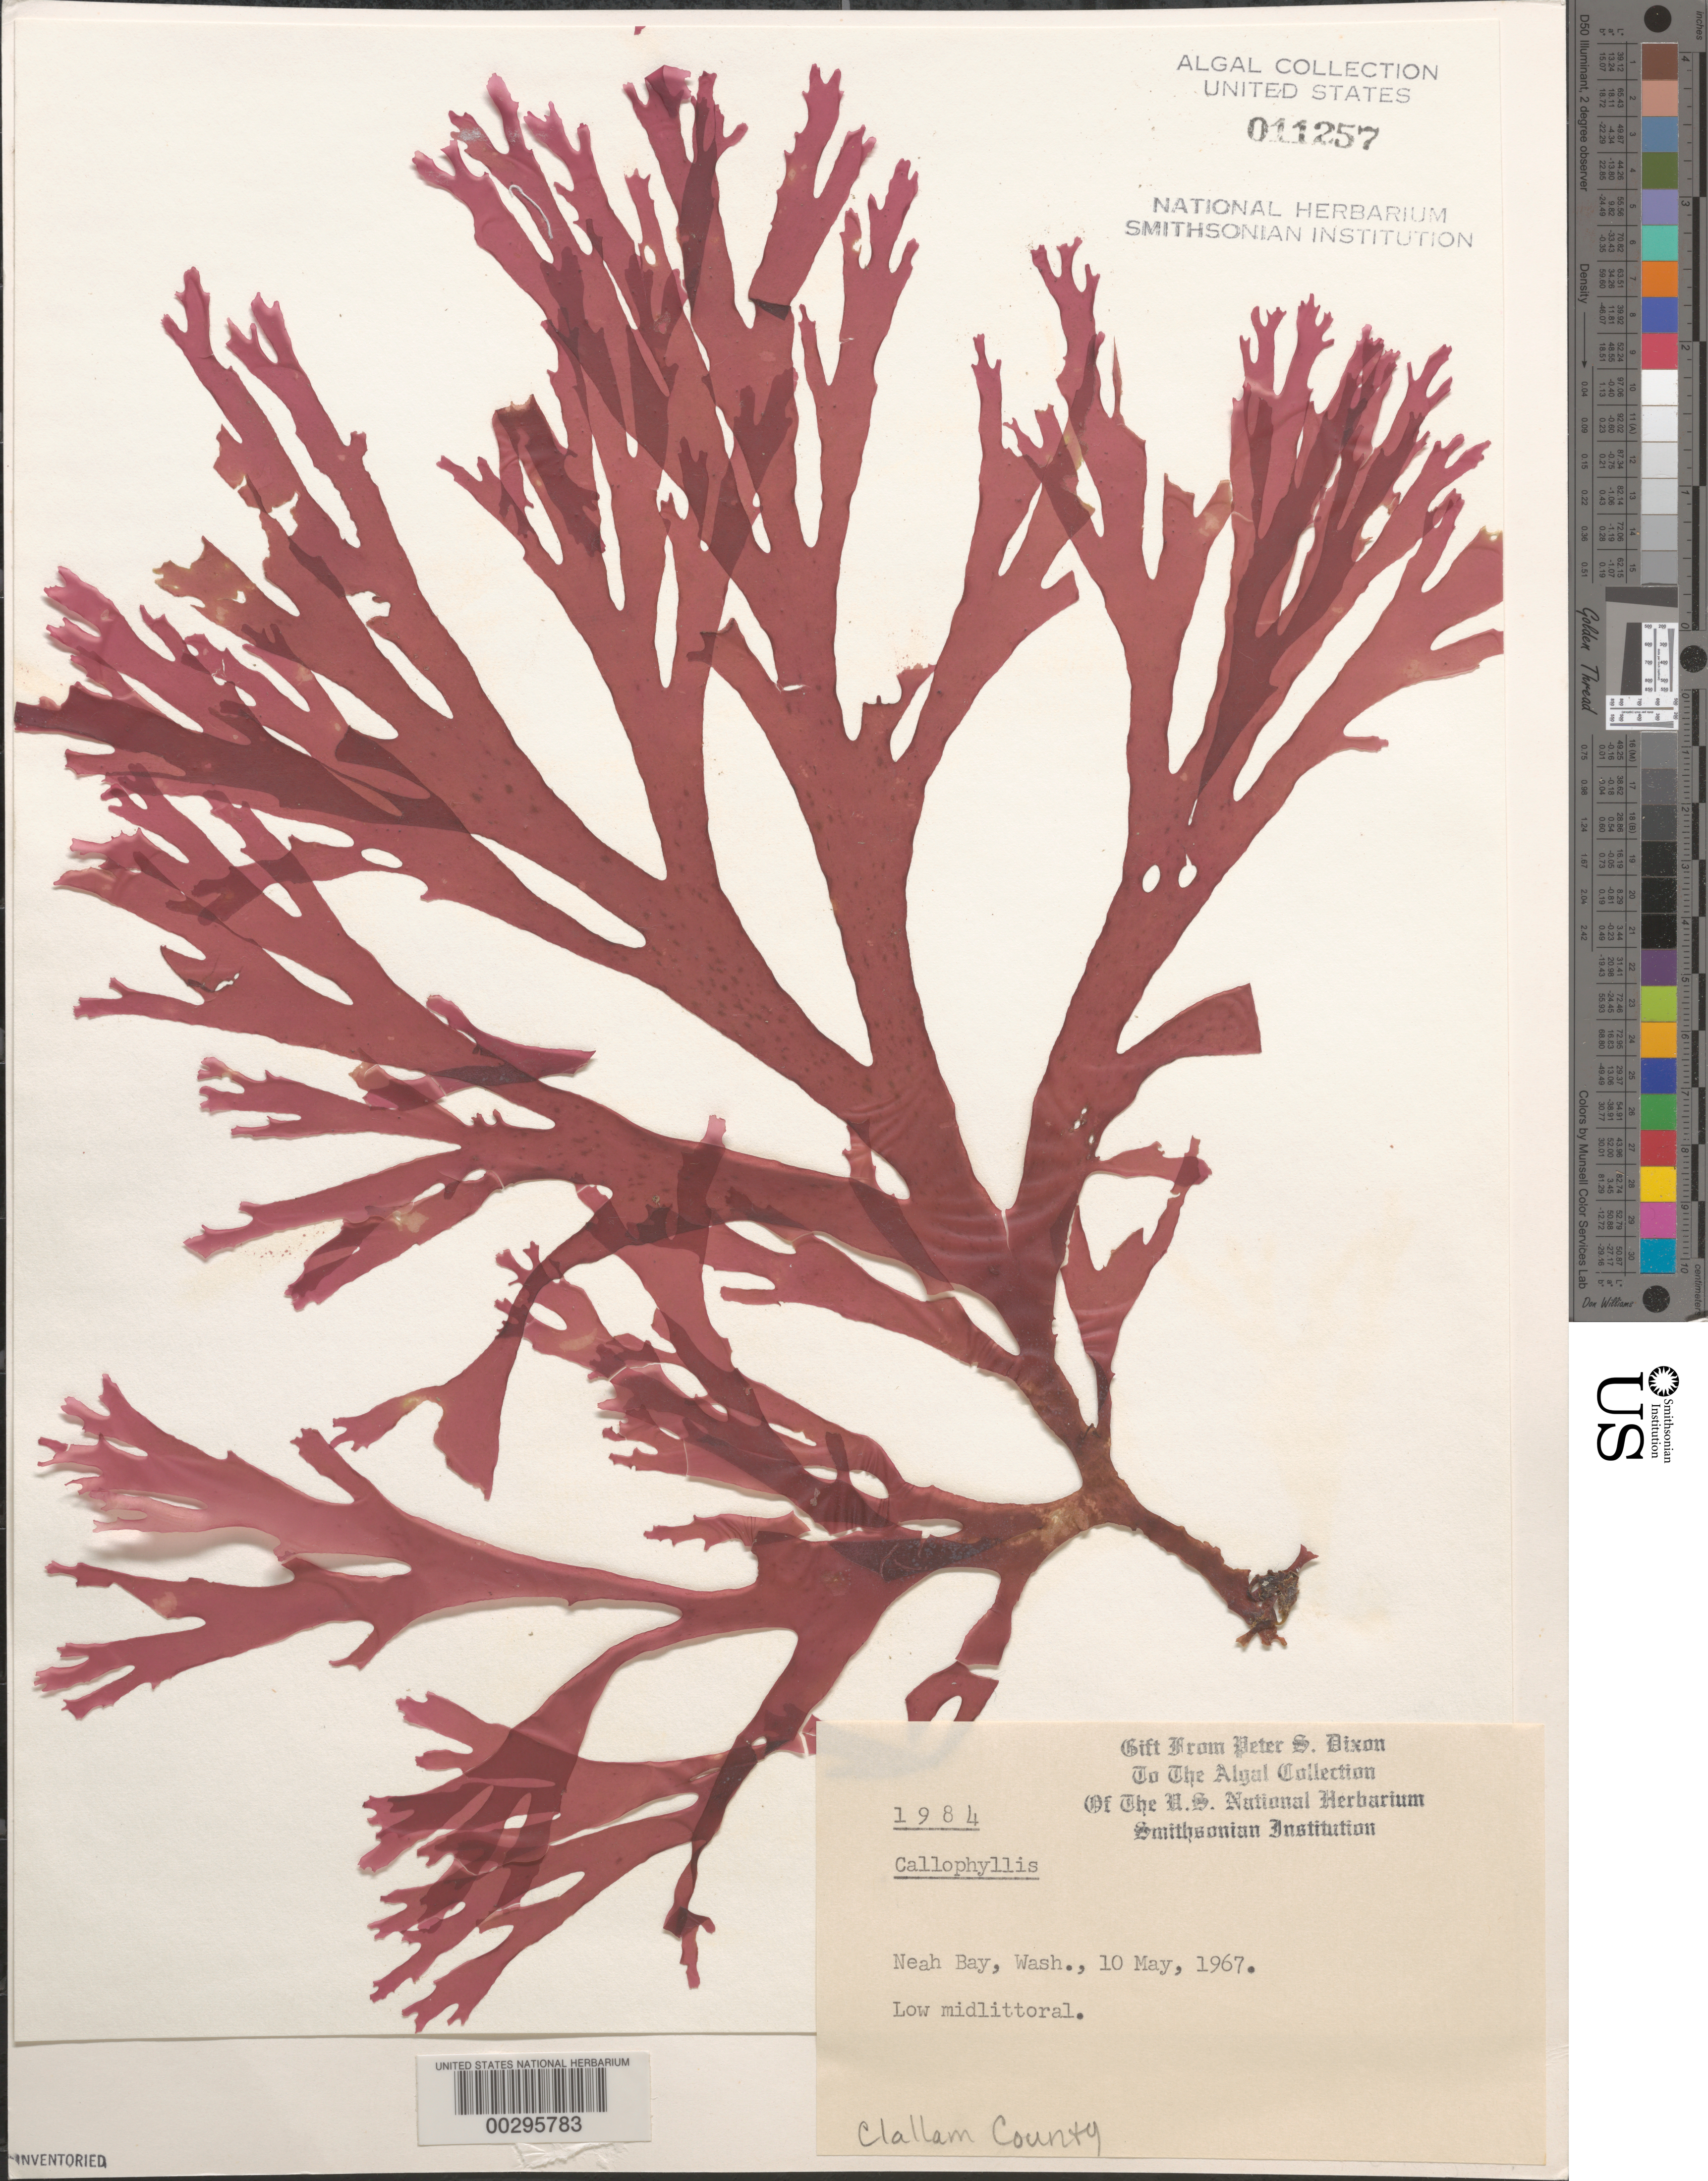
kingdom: Plantae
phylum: Rhodophyta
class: Florideophyceae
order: Gigartinales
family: Kallymeniaceae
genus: Callophyllis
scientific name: Callophyllis sp.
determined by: Dixon, P. S.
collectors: P. S. Dixon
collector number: PSD 1984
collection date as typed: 10 May 1967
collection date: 1967-05-10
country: United States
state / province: Washington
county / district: Clallam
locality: Neah Bay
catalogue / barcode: US 11257